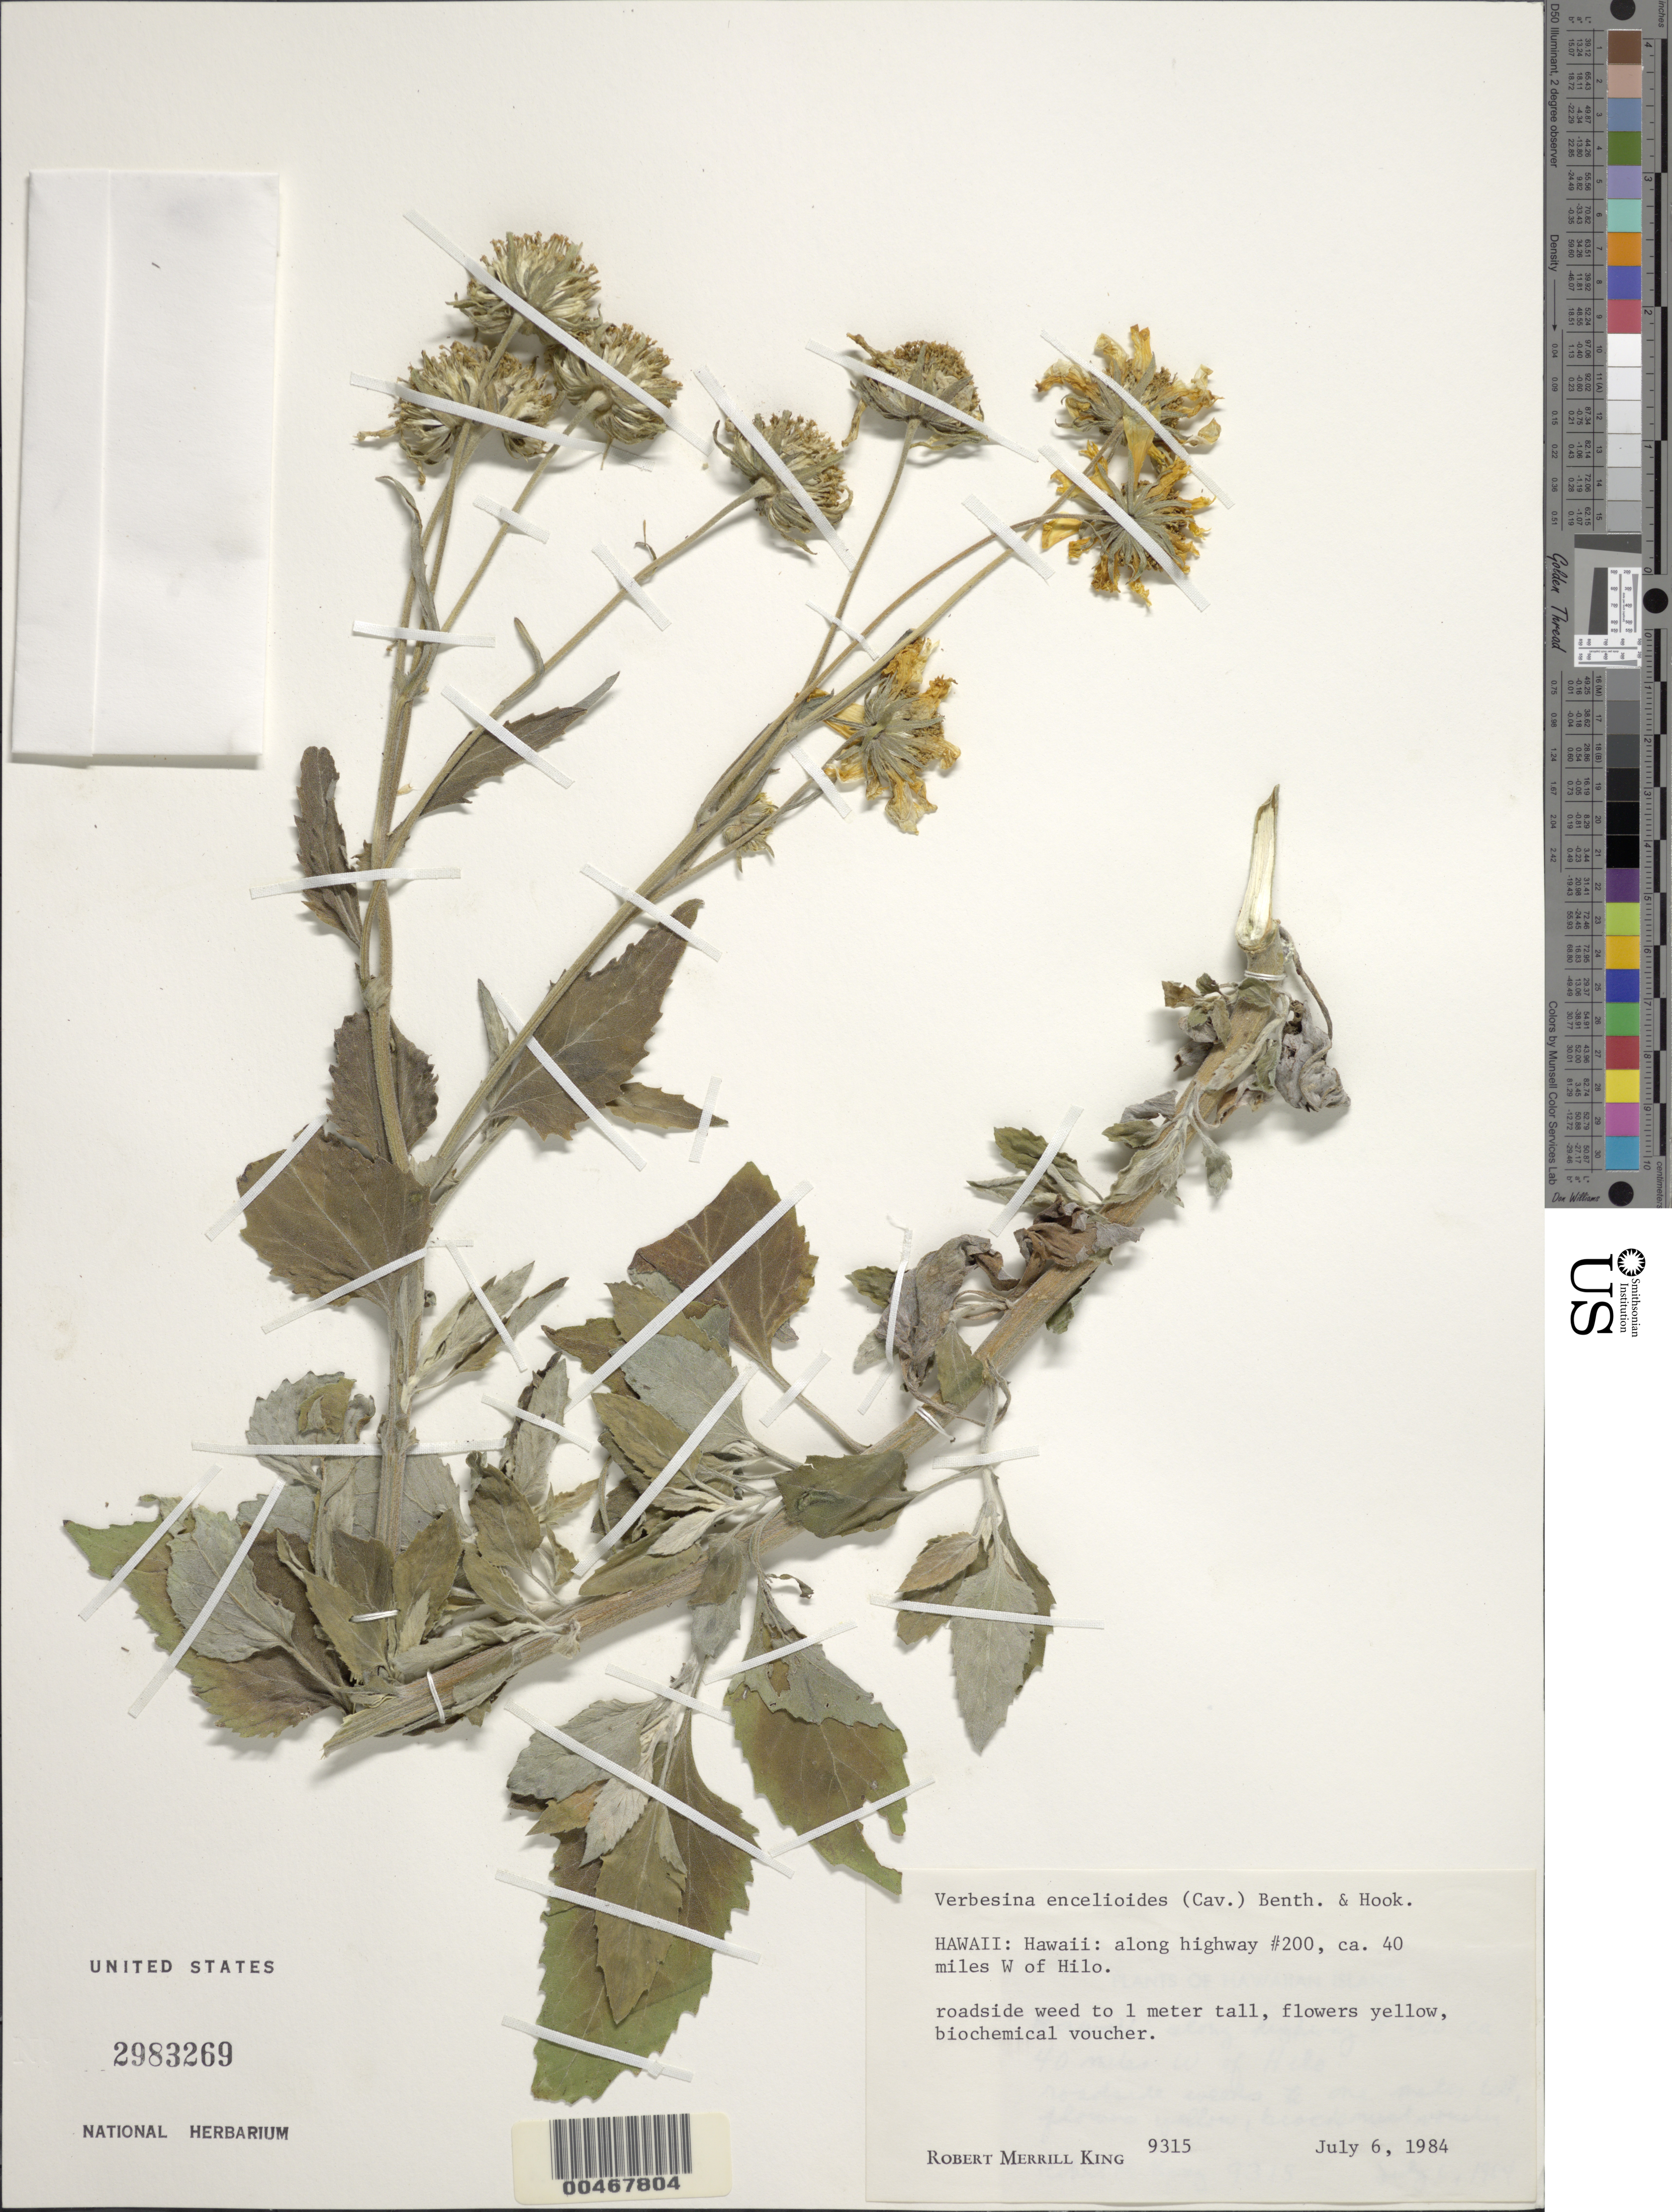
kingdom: Plantae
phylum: Tracheophyta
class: Magnoliopsida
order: Asterales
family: Asteraceae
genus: Verbesina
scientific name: Verbesina encelioides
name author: (Cav.) Benth. & Hook. ex A. Gray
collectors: R. M. King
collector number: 9315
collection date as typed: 6 Jul 1984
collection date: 1984-07-06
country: United States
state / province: Hawaii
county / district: Hawaii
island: Hawaii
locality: Along Hwy. 200, ca. 40 mi W of Hilo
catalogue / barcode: US 2983269